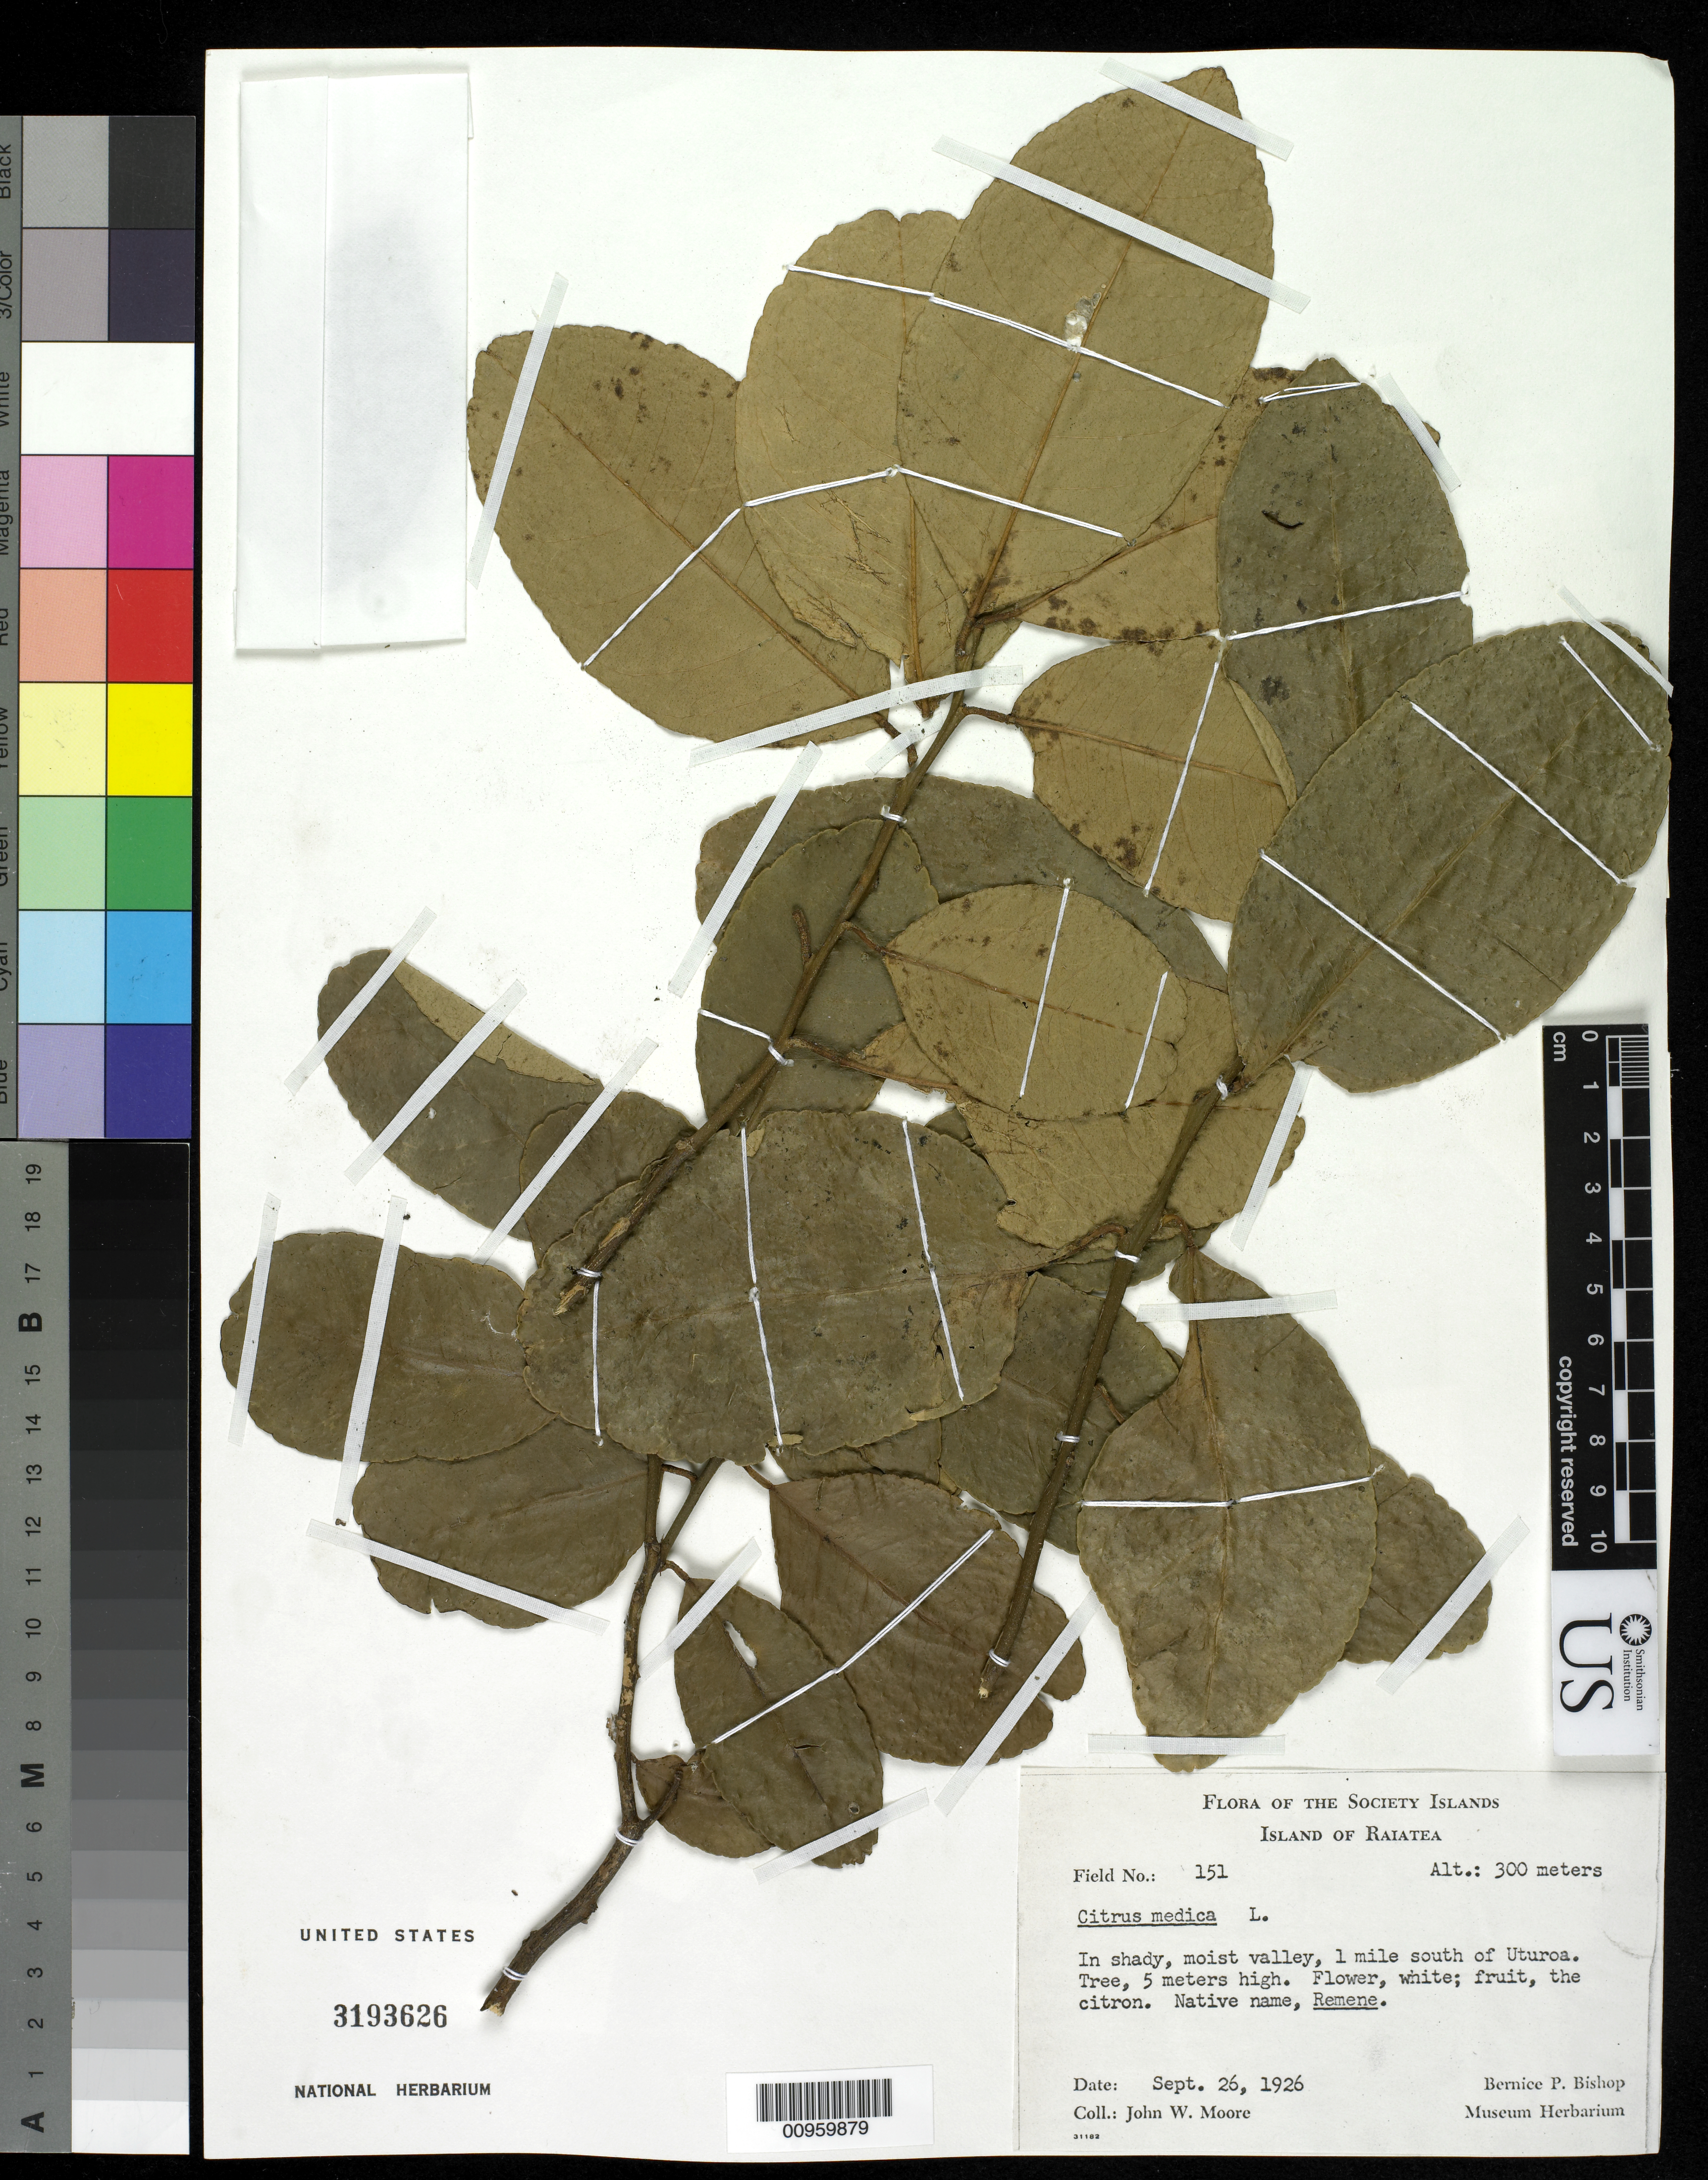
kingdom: Plantae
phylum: Tracheophyta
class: Magnoliopsida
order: Sapindales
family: Rutaceae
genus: Citrus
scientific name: Citrus medica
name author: L.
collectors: J. W. Moore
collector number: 151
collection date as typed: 26 Sep 1926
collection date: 1926-09-26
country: French Polynesia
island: Raiatea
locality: Uturoa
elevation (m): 300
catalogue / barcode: US 3193626